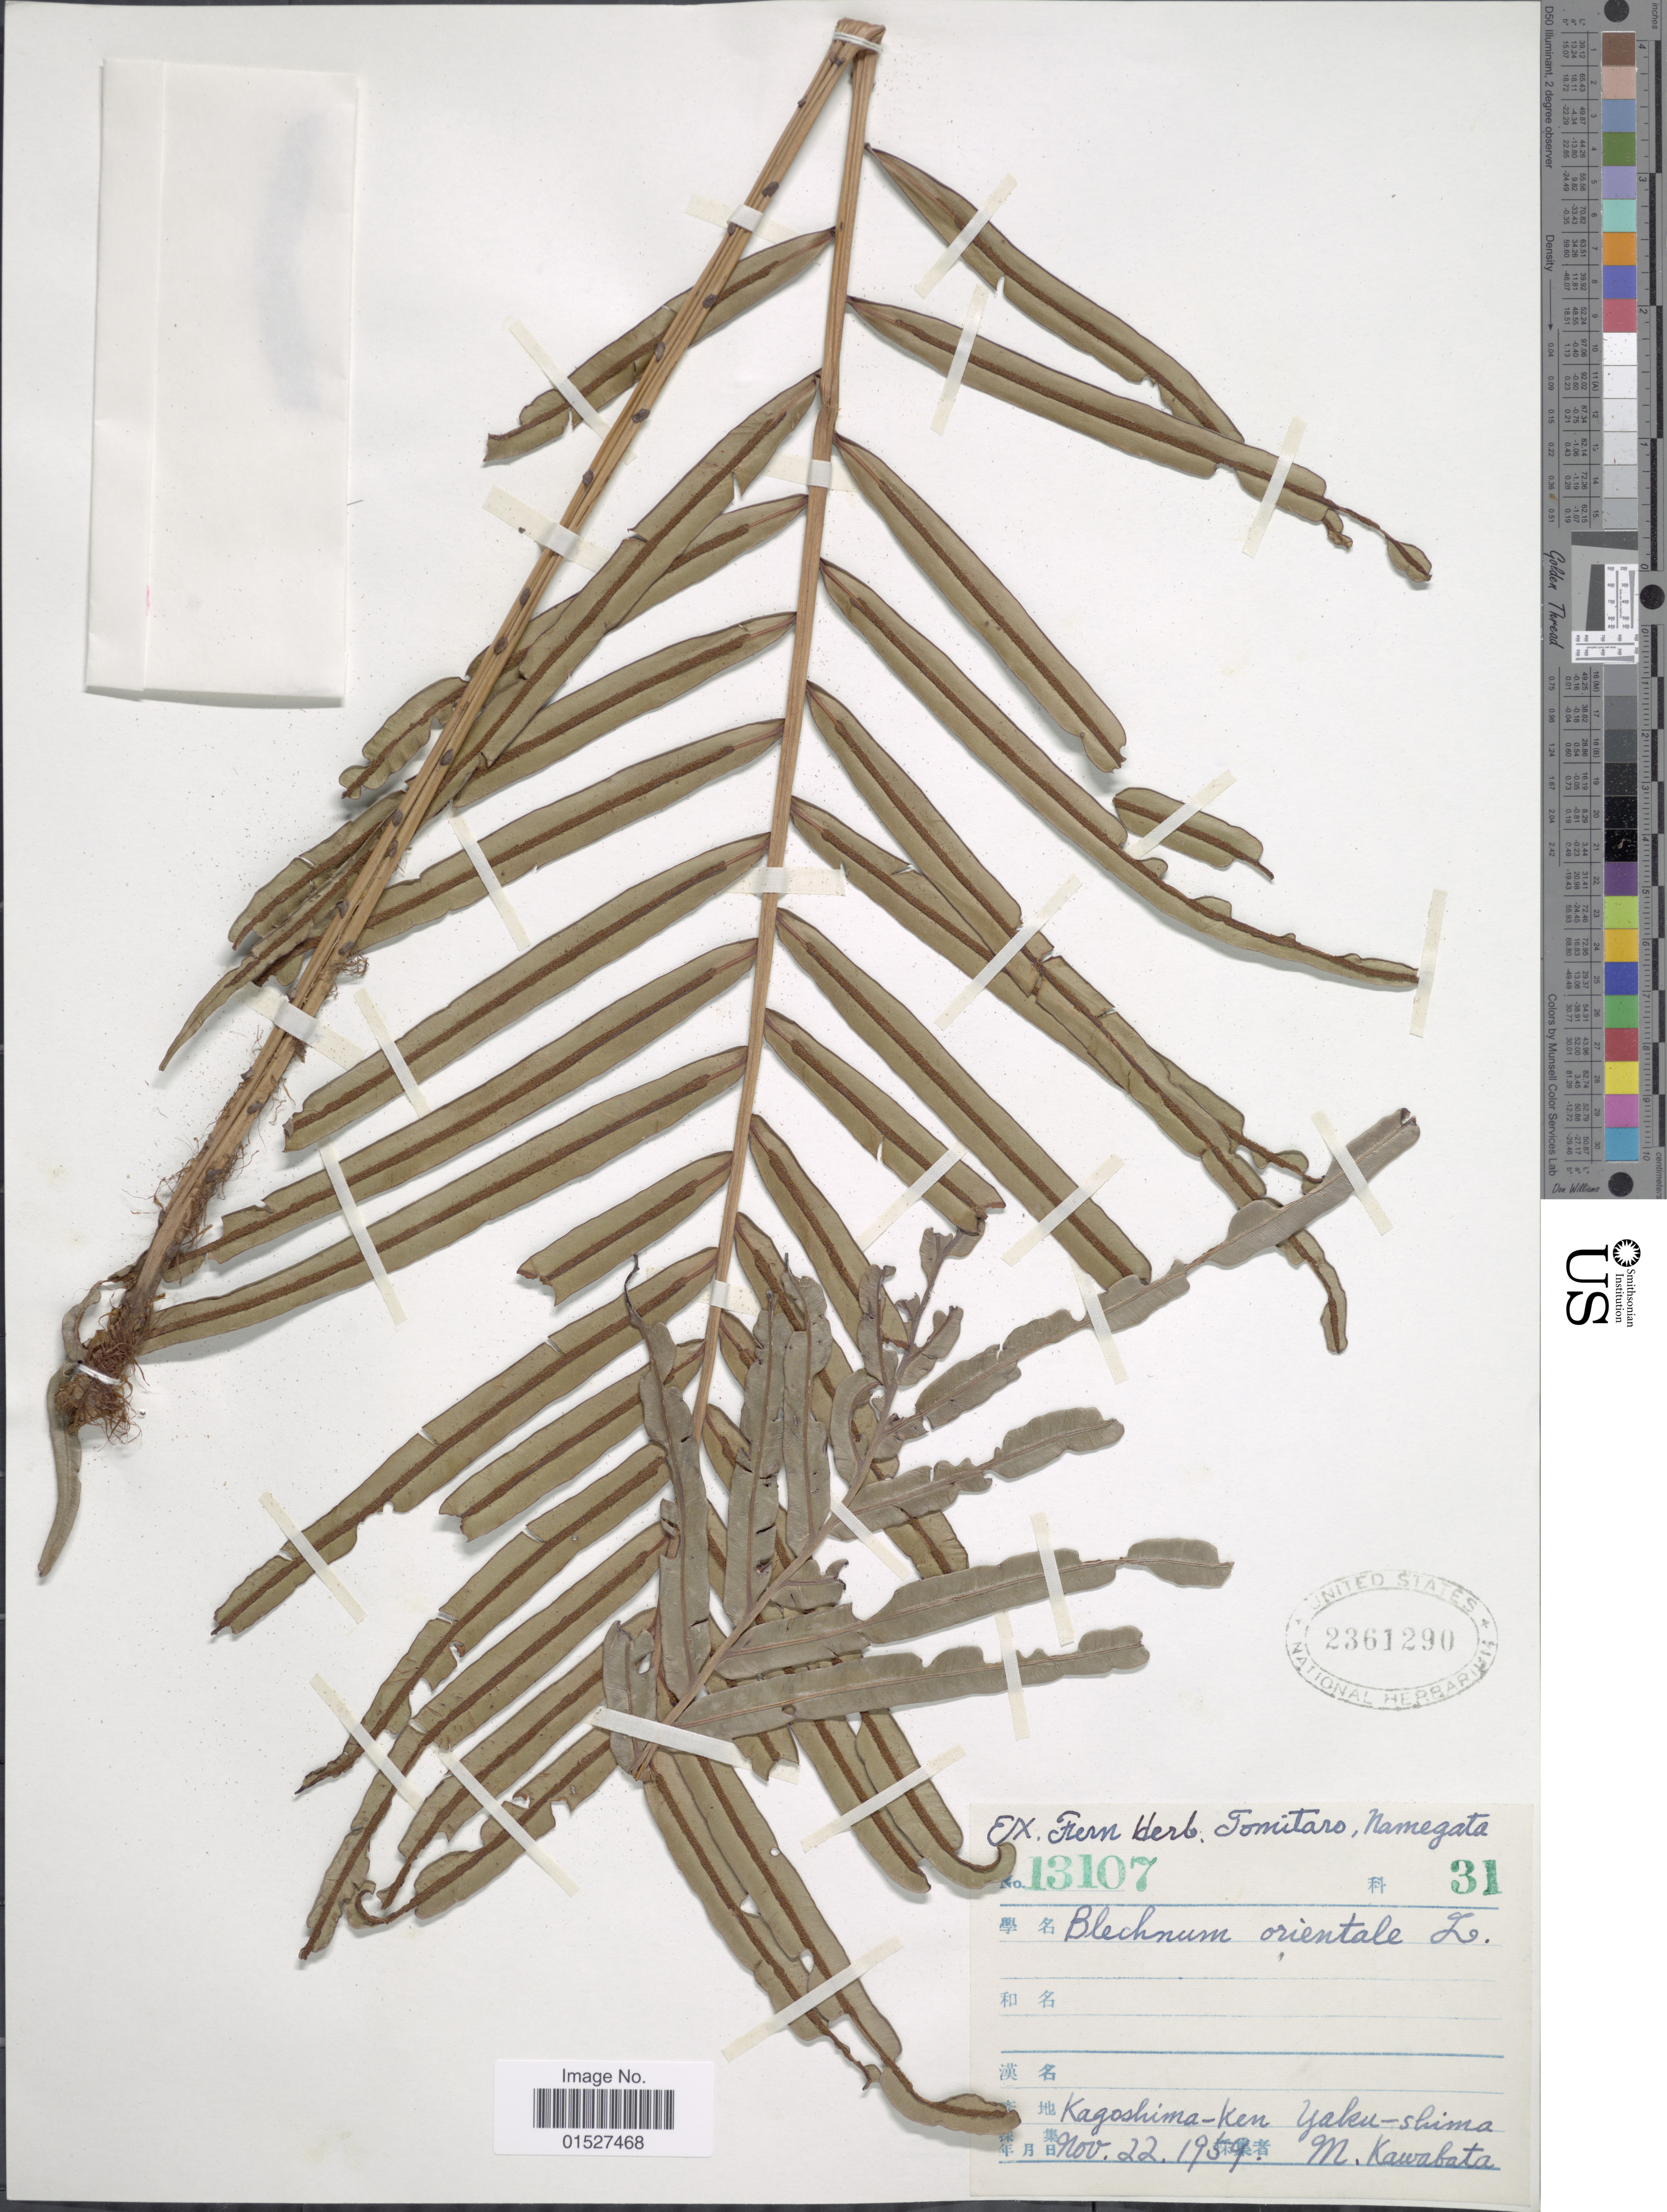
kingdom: Plantae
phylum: Tracheophyta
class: Polypodiopsida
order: Polypodiales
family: Blechnaceae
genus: Blechnum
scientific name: Blechnum orientale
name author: L.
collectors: M. Kawabata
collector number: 13107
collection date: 1959-11-22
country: Japan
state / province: Kagosima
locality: Kagoshima-ken Yaku-shima.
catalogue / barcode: US 2361290